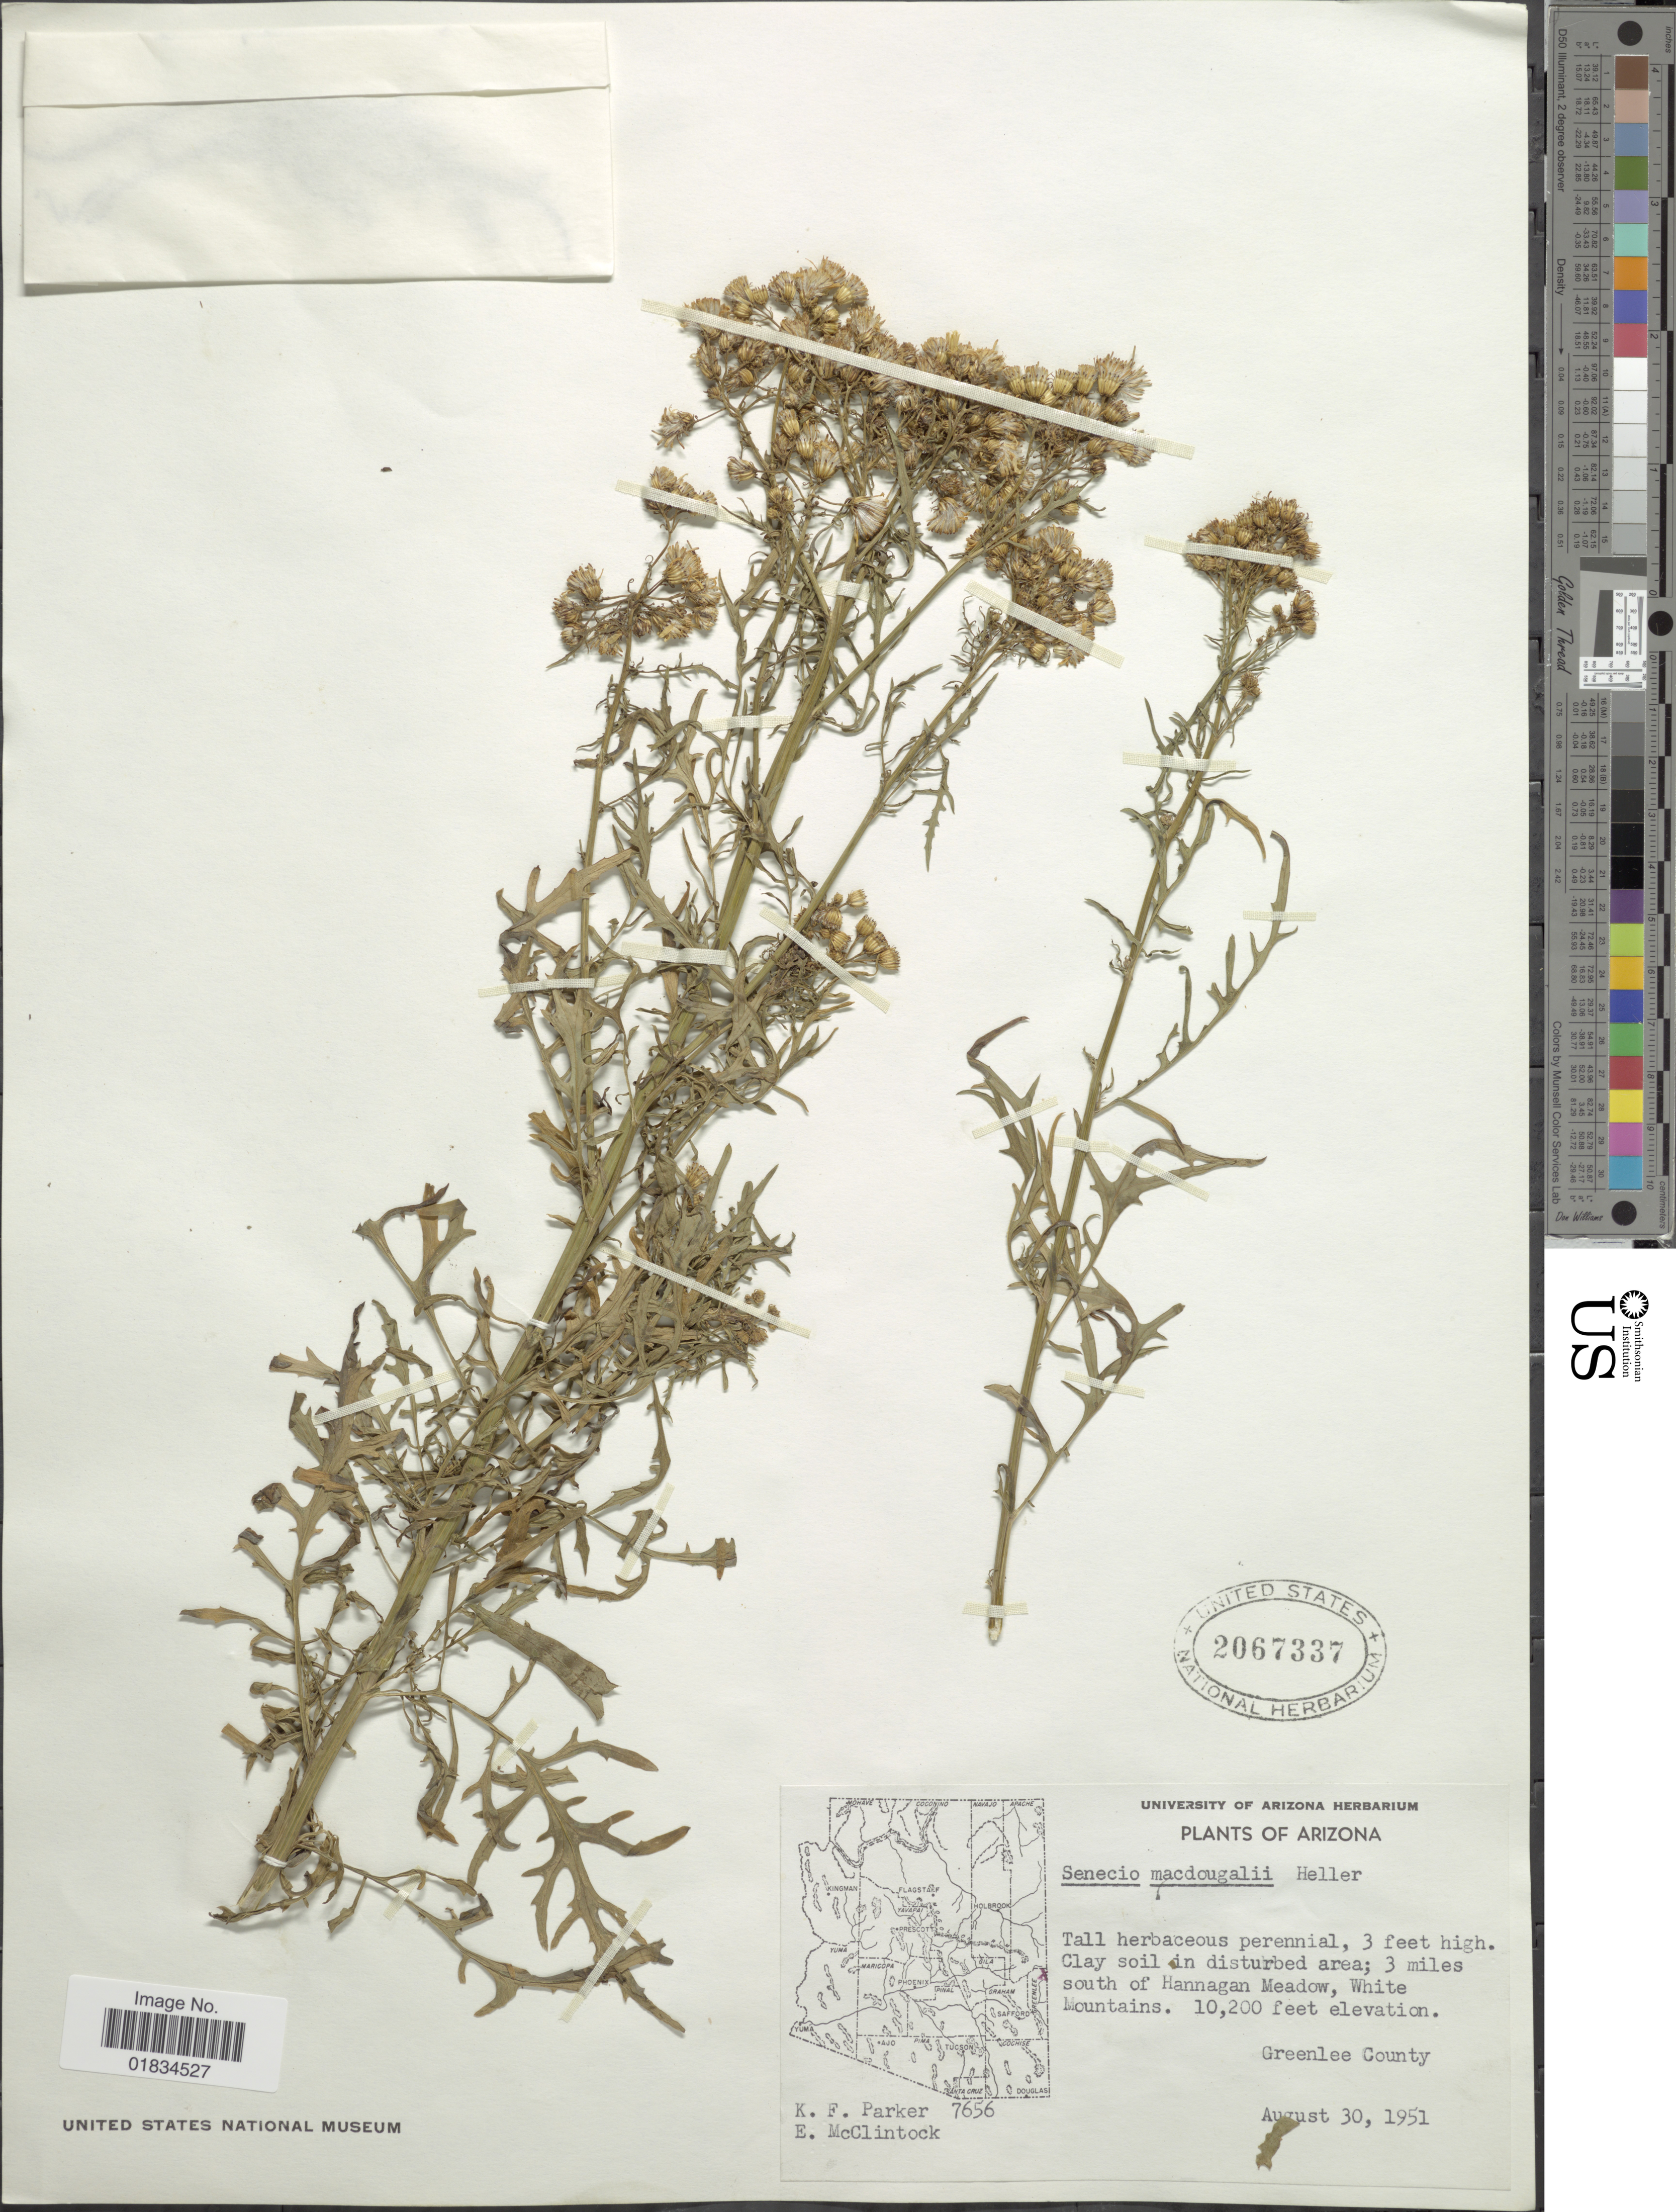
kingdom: Plantae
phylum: Tracheophyta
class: Magnoliopsida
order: Asterales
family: Asteraceae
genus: Senecio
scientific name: Senecio macdougalii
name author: A. Heller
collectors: K. F. Parker & E. McClintock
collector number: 7656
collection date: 1951-08-30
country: United States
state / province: Arizona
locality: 3 miles south of Hannagan Meadow, White Mountains, Greenlee County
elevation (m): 3109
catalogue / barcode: US 2067337